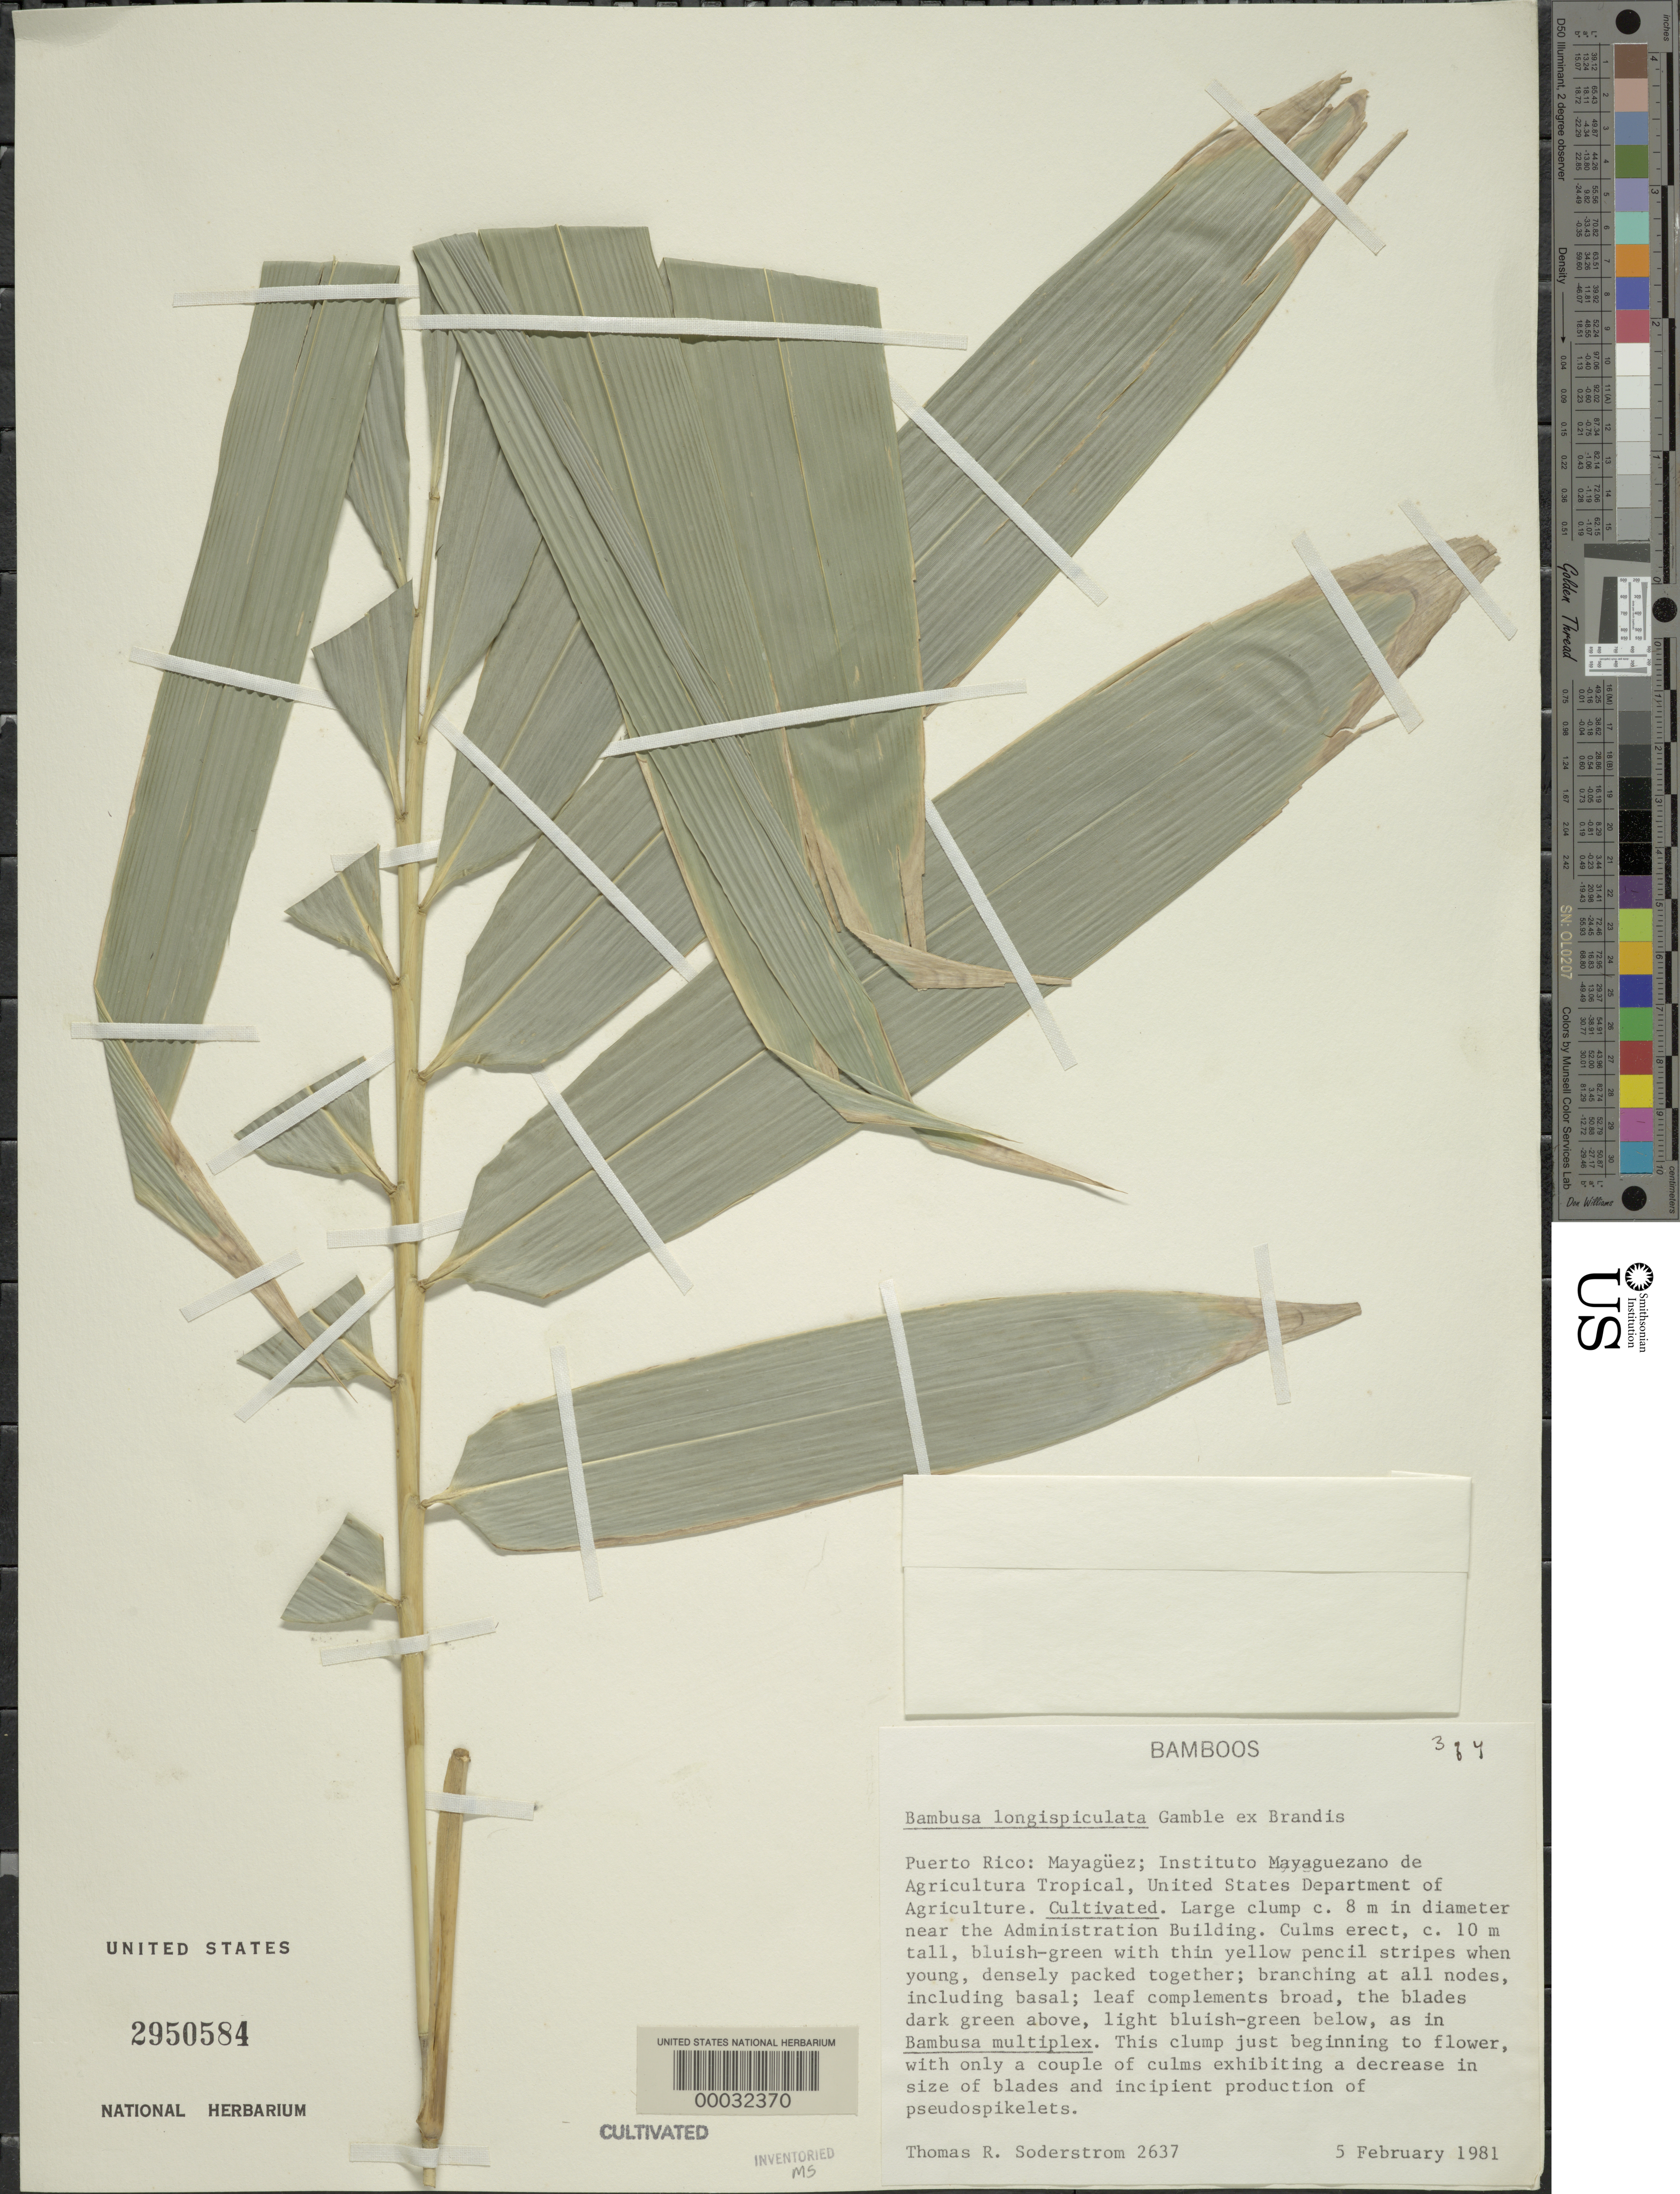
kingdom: Plantae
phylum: Tracheophyta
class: Liliopsida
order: Poales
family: Poaceae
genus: Bambusa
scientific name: Bambusa longispiculata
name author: Gamble ex Brandis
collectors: T. R. Soderstrom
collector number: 2637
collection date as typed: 05 Feb 1981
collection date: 1981-02-05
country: Puerto Rico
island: Greater Antilles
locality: Federal experimental station-mayaguez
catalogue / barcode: US 2950584